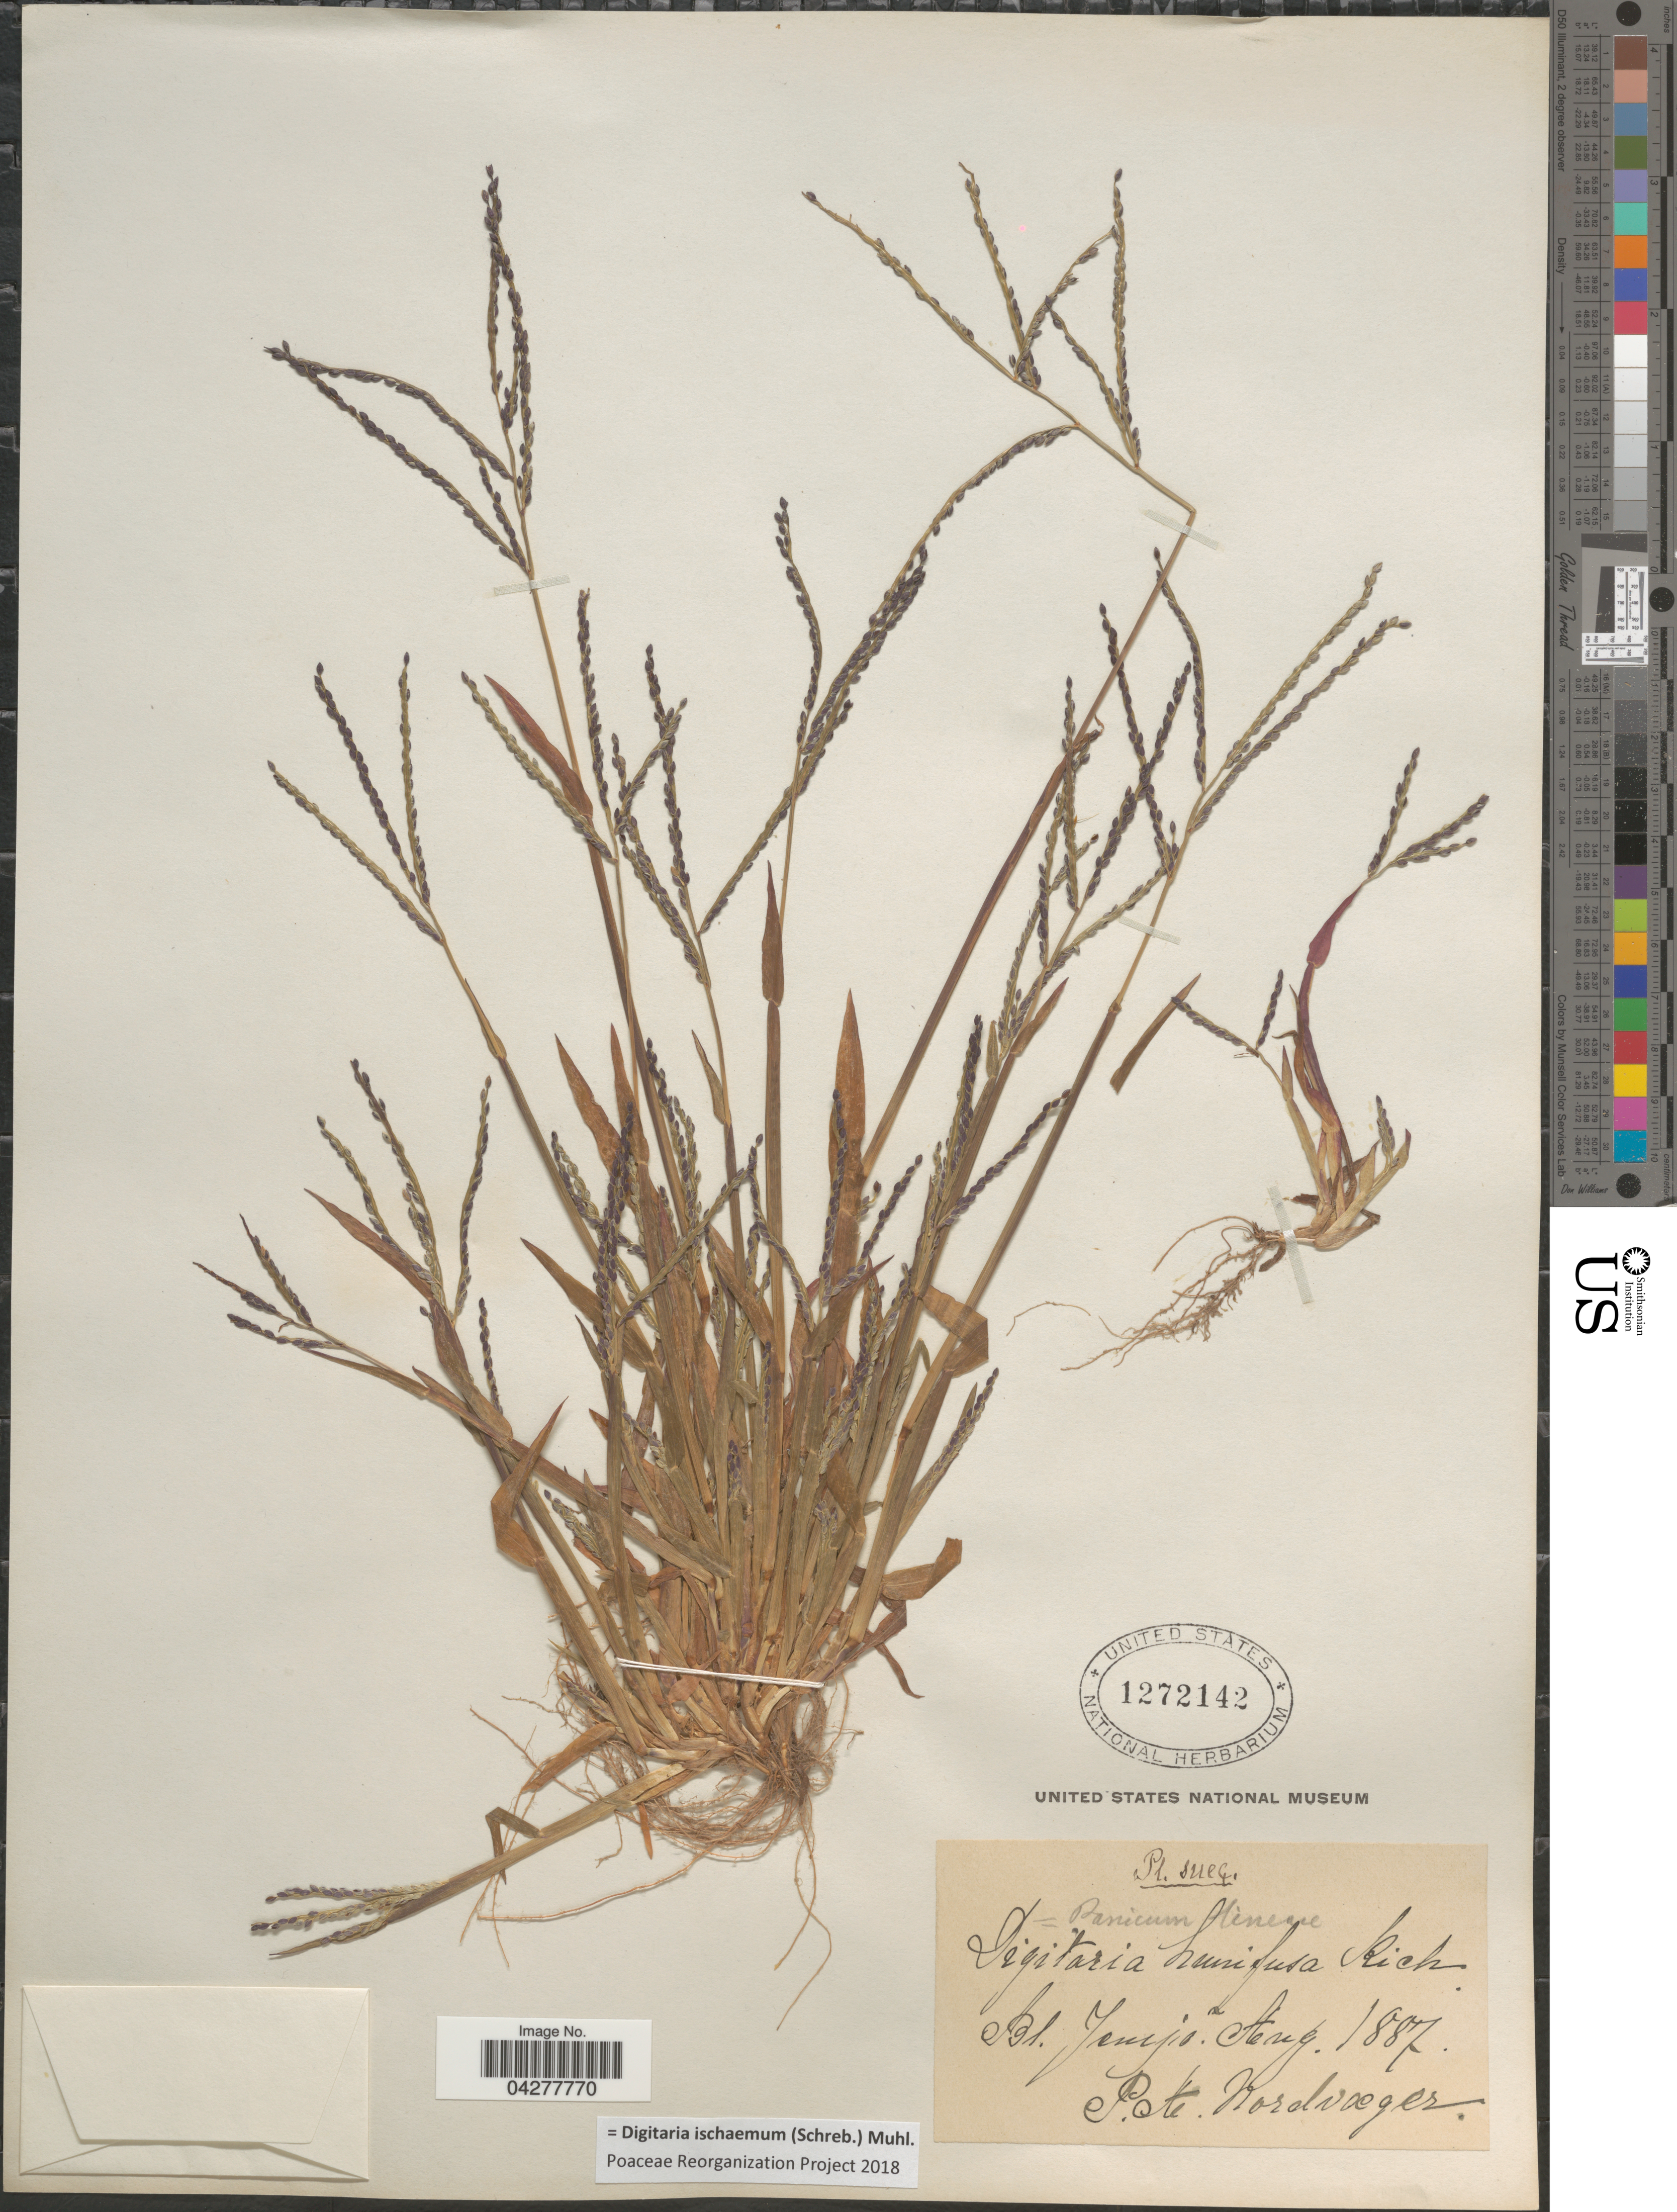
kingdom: Plantae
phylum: Tracheophyta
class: Liliopsida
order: Poales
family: Poaceae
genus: Digitaria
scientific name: Digitaria ischaemum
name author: (Schreber) Schreber ex Muhl.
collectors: P. Nordvæger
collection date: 1887-08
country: Sweden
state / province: Blekinge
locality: Suec. Bl. Jemjo.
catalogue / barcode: US 1272142